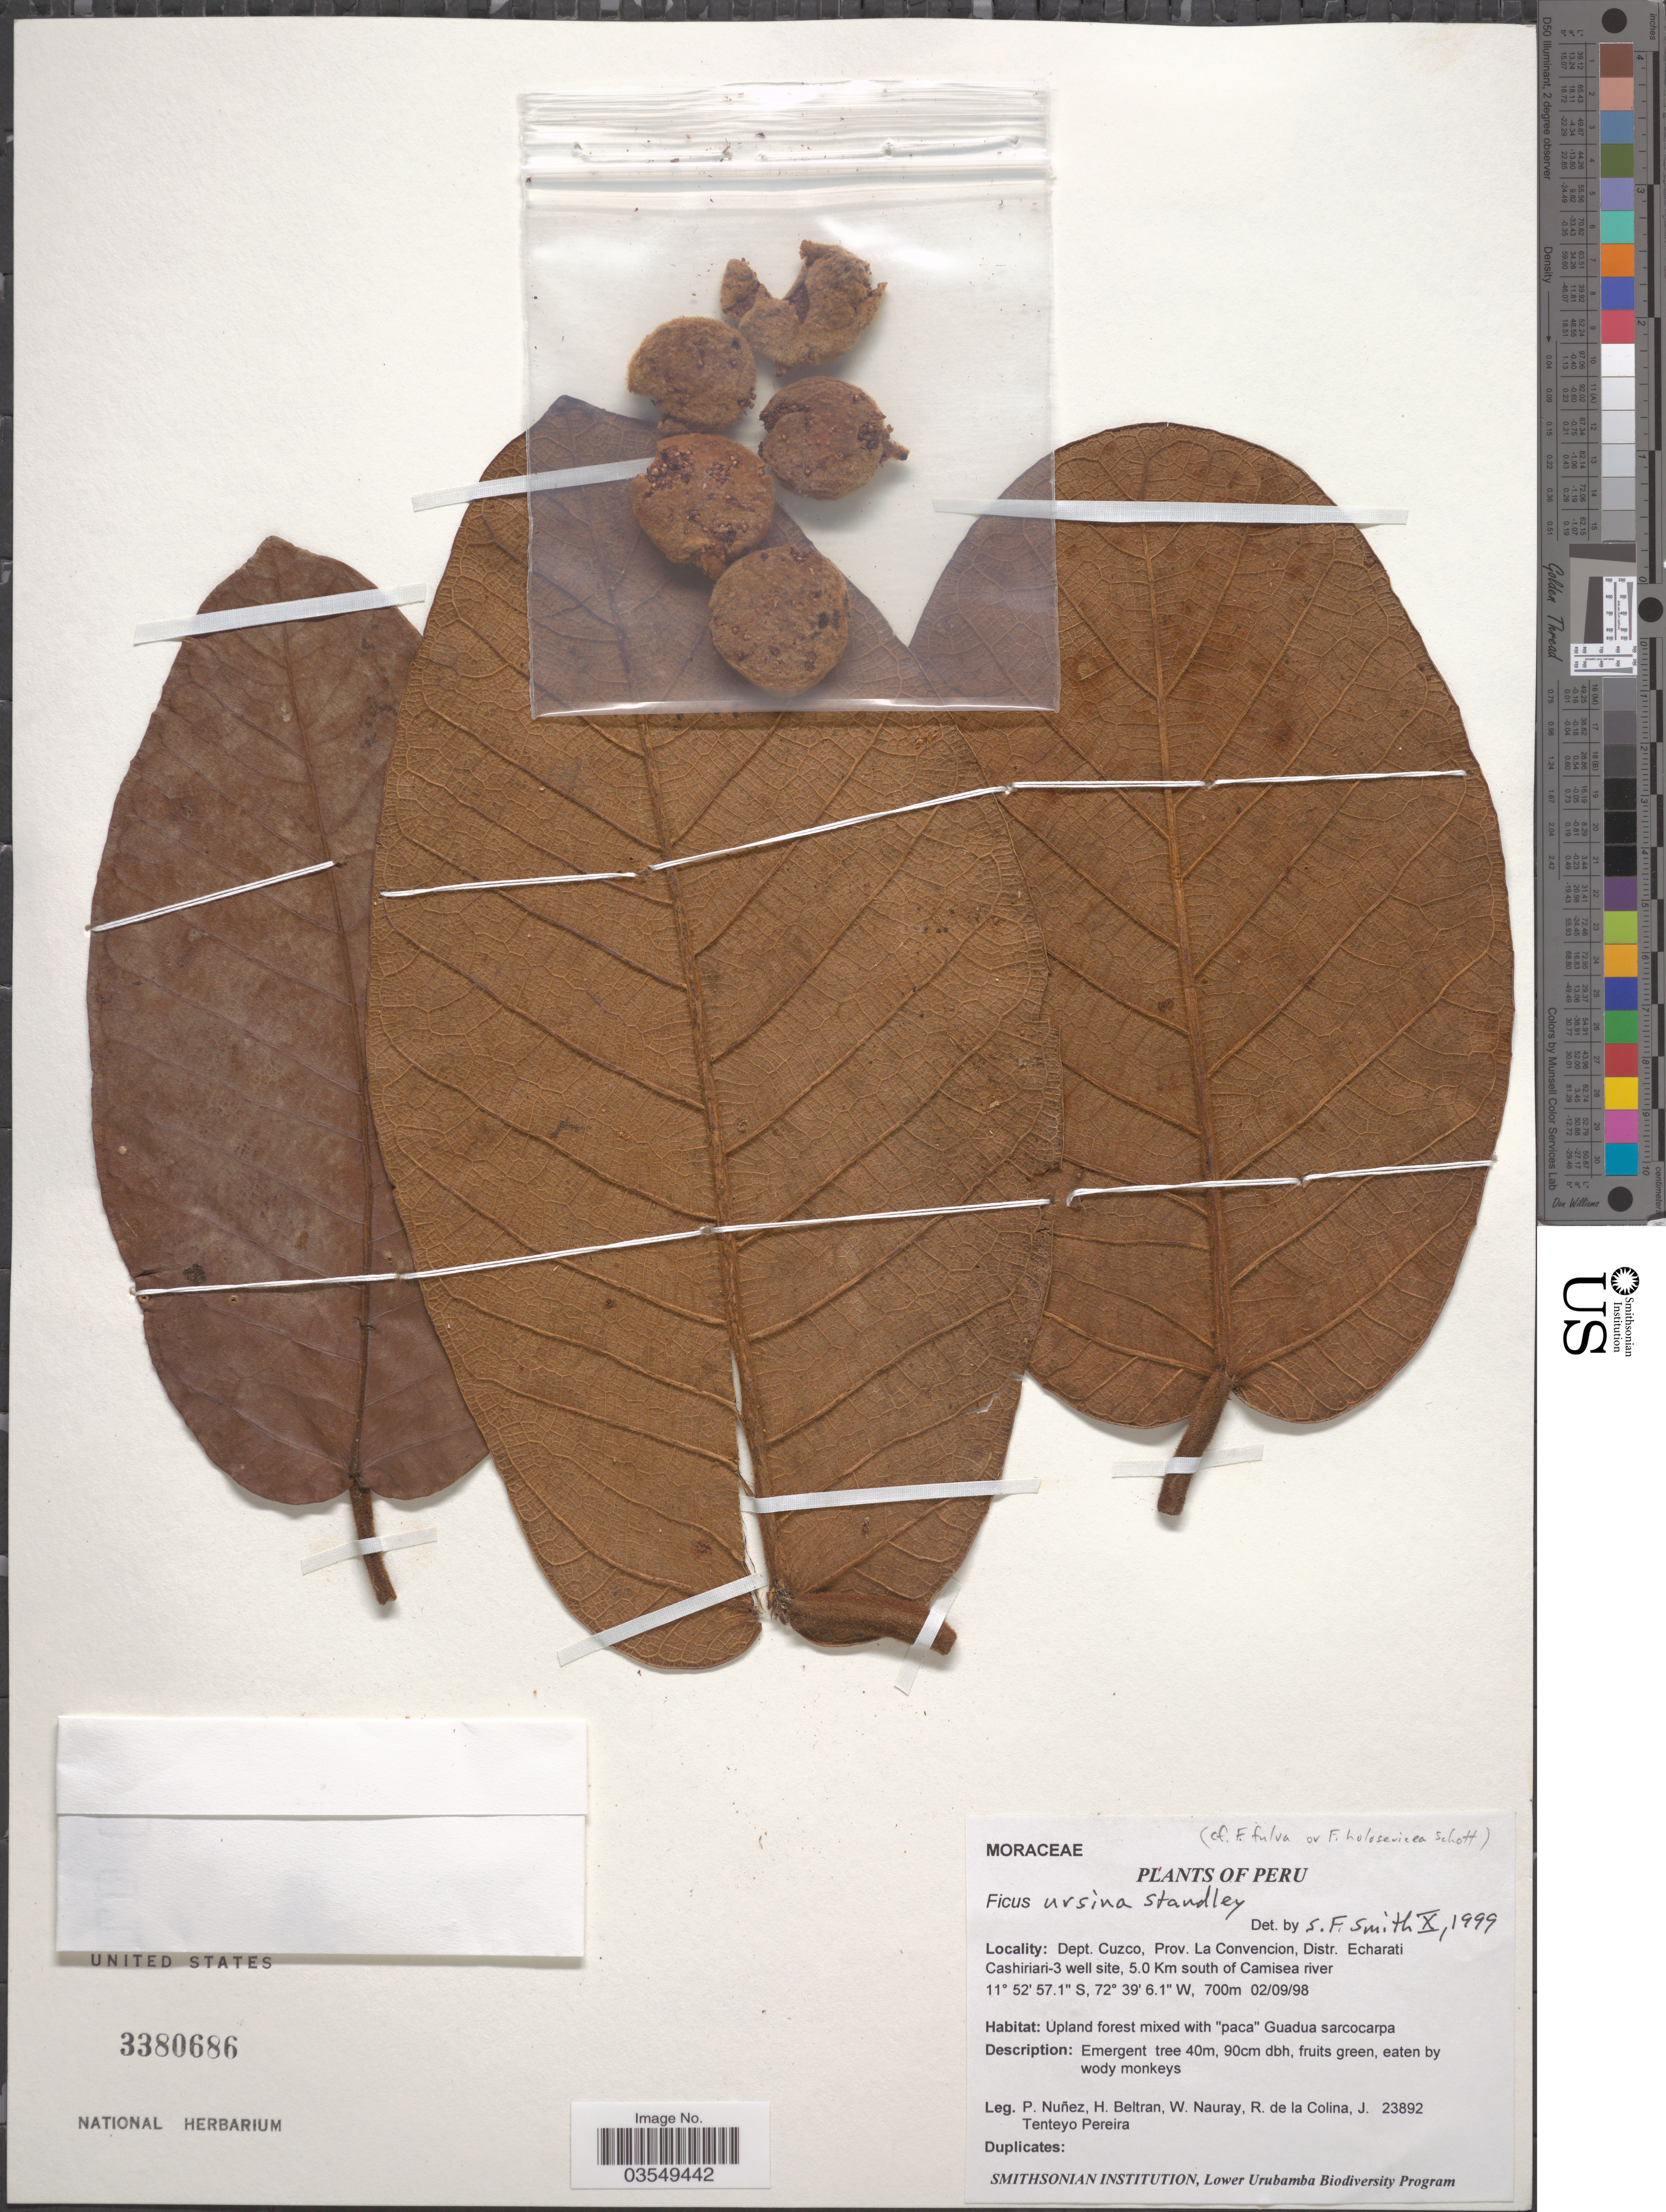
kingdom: Plantae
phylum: Tracheophyta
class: Magnoliopsida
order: Rosales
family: Moraceae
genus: Ficus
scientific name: Ficus ursina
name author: Standl.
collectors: P. Nuñez V., H. Beltran, W. Nauray, R. de La Colina & J. Tenteyo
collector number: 23892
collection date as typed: Transcribed d/m/y: 2/9/98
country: Peru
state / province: Cusco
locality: Dept. Cuzco, Prov. La Convencion, Distr. Echarati Cashiriari-3 well site, 5.0 Km south of Camisea river.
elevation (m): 700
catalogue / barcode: US 3380686